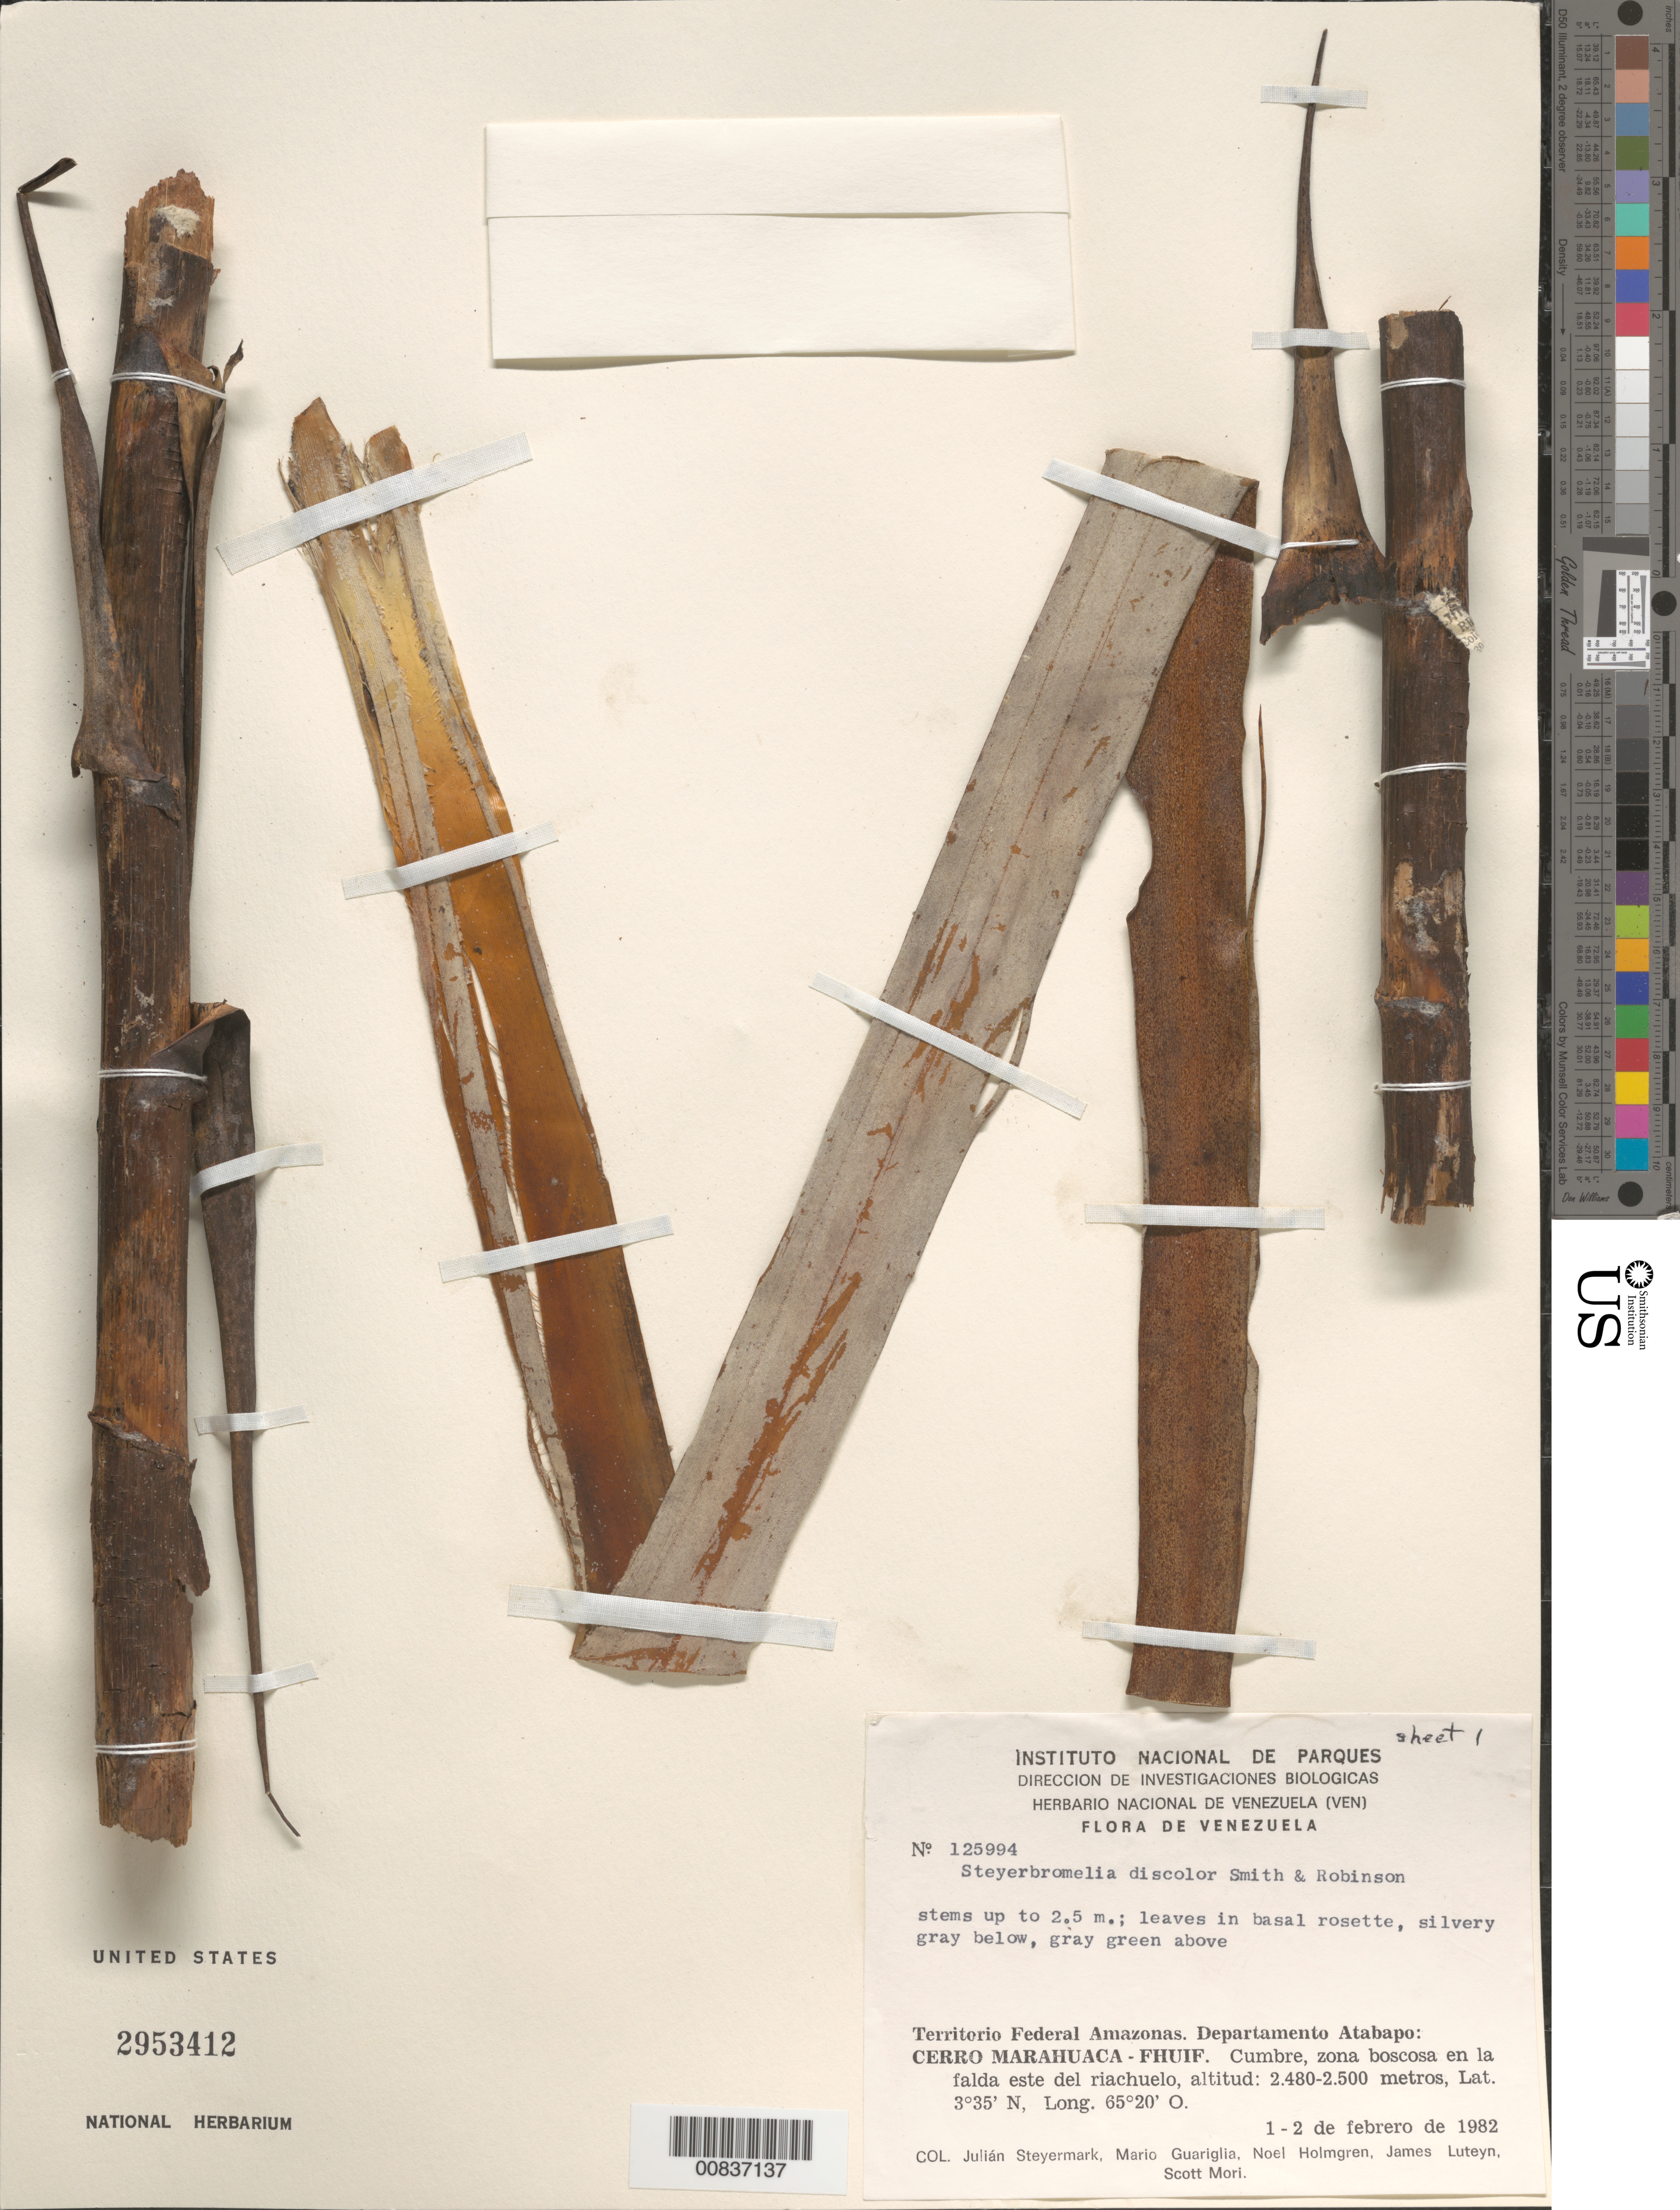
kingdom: Plantae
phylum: Tracheophyta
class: Liliopsida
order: Poales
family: Bromeliaceae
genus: Steyerbromelia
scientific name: Steyerbromelia discolor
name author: L.B. Sm. & H. Rob.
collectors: J. Steyermark, M. Guariglia P., N. H. Holmgren, J. L. Luteyn & S. Mori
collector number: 125994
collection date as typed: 1-Feb-82 to 2-Feb-82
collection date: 1982-02-01/1982-02-02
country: Venezuela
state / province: Amazonas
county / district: Atabapo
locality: Cerro Marahuaca - FHUIF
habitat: Cumbre, zona boscosa en la falda este del riachuelo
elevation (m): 2480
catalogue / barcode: US 2953412